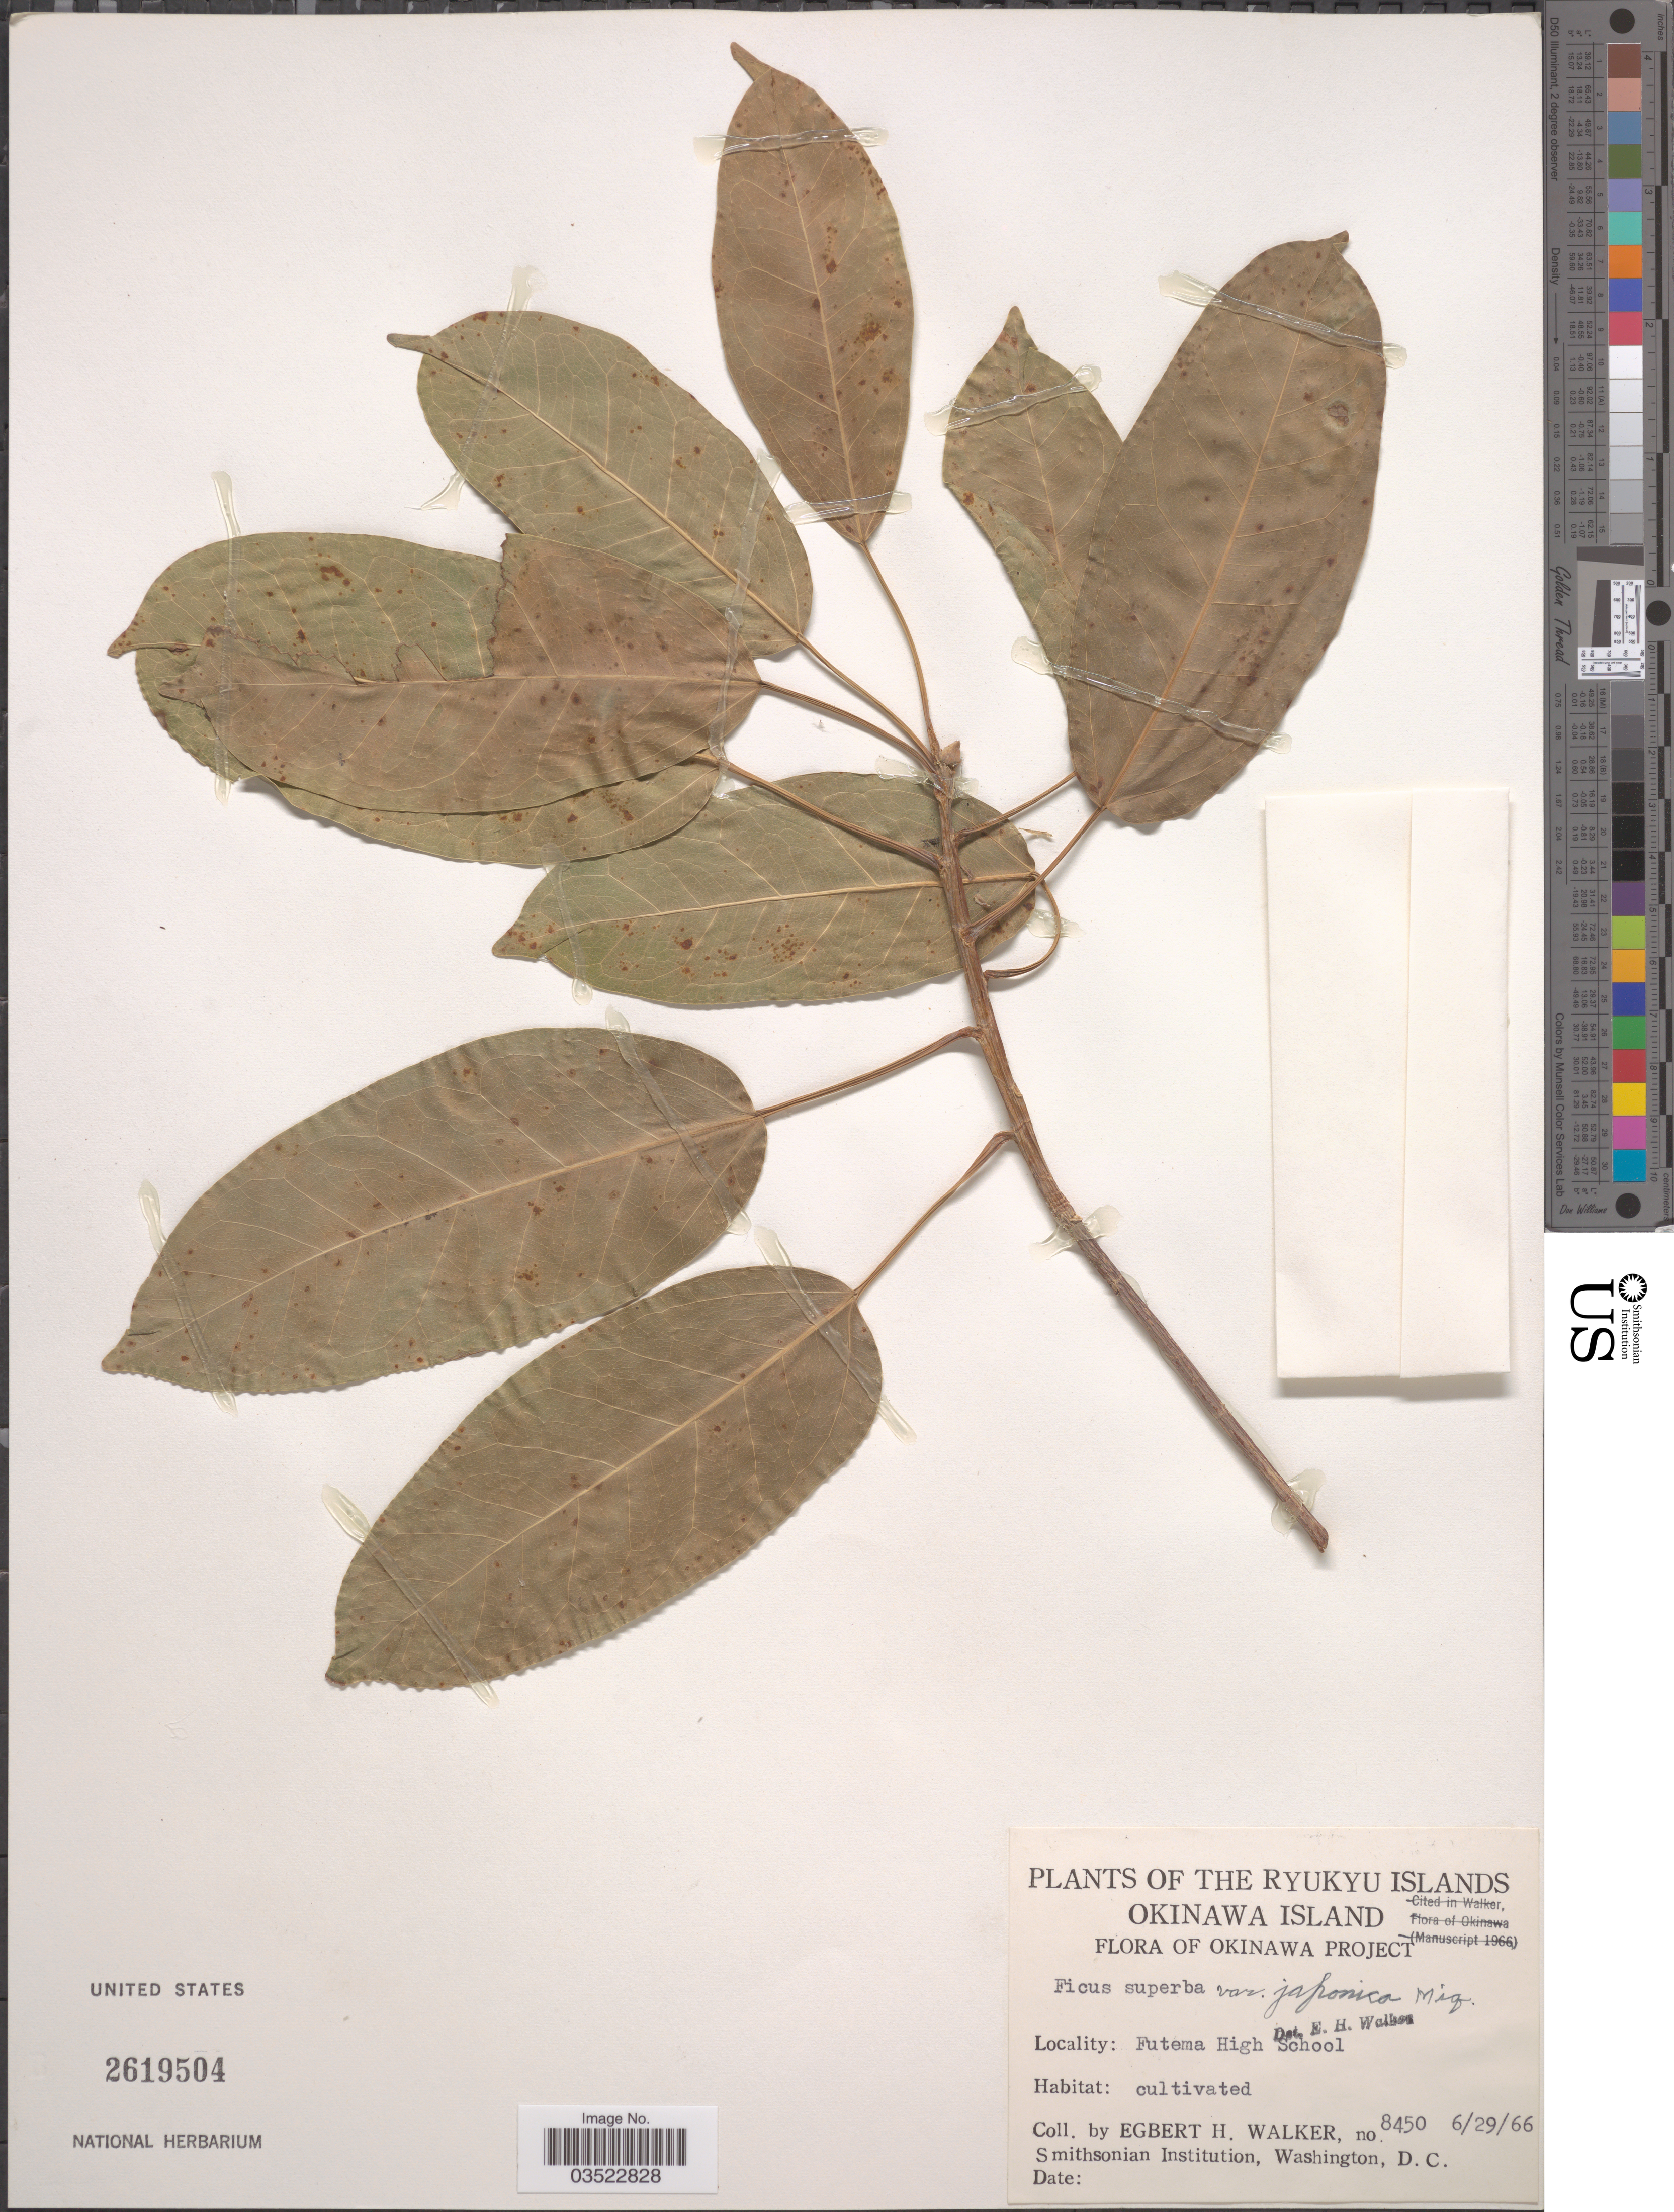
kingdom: Plantae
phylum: Tracheophyta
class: Magnoliopsida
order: Rosales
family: Moraceae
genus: Ficus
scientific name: Ficus superba var. japonica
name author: Miq.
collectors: E. H. Walker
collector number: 8450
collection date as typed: Transcribed d/m/y: 29/6/66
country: Japan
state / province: Okinawa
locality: Ryukyu Islands. Okinawa Island. Okinawa Project. Futema High School.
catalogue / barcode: US 2619504